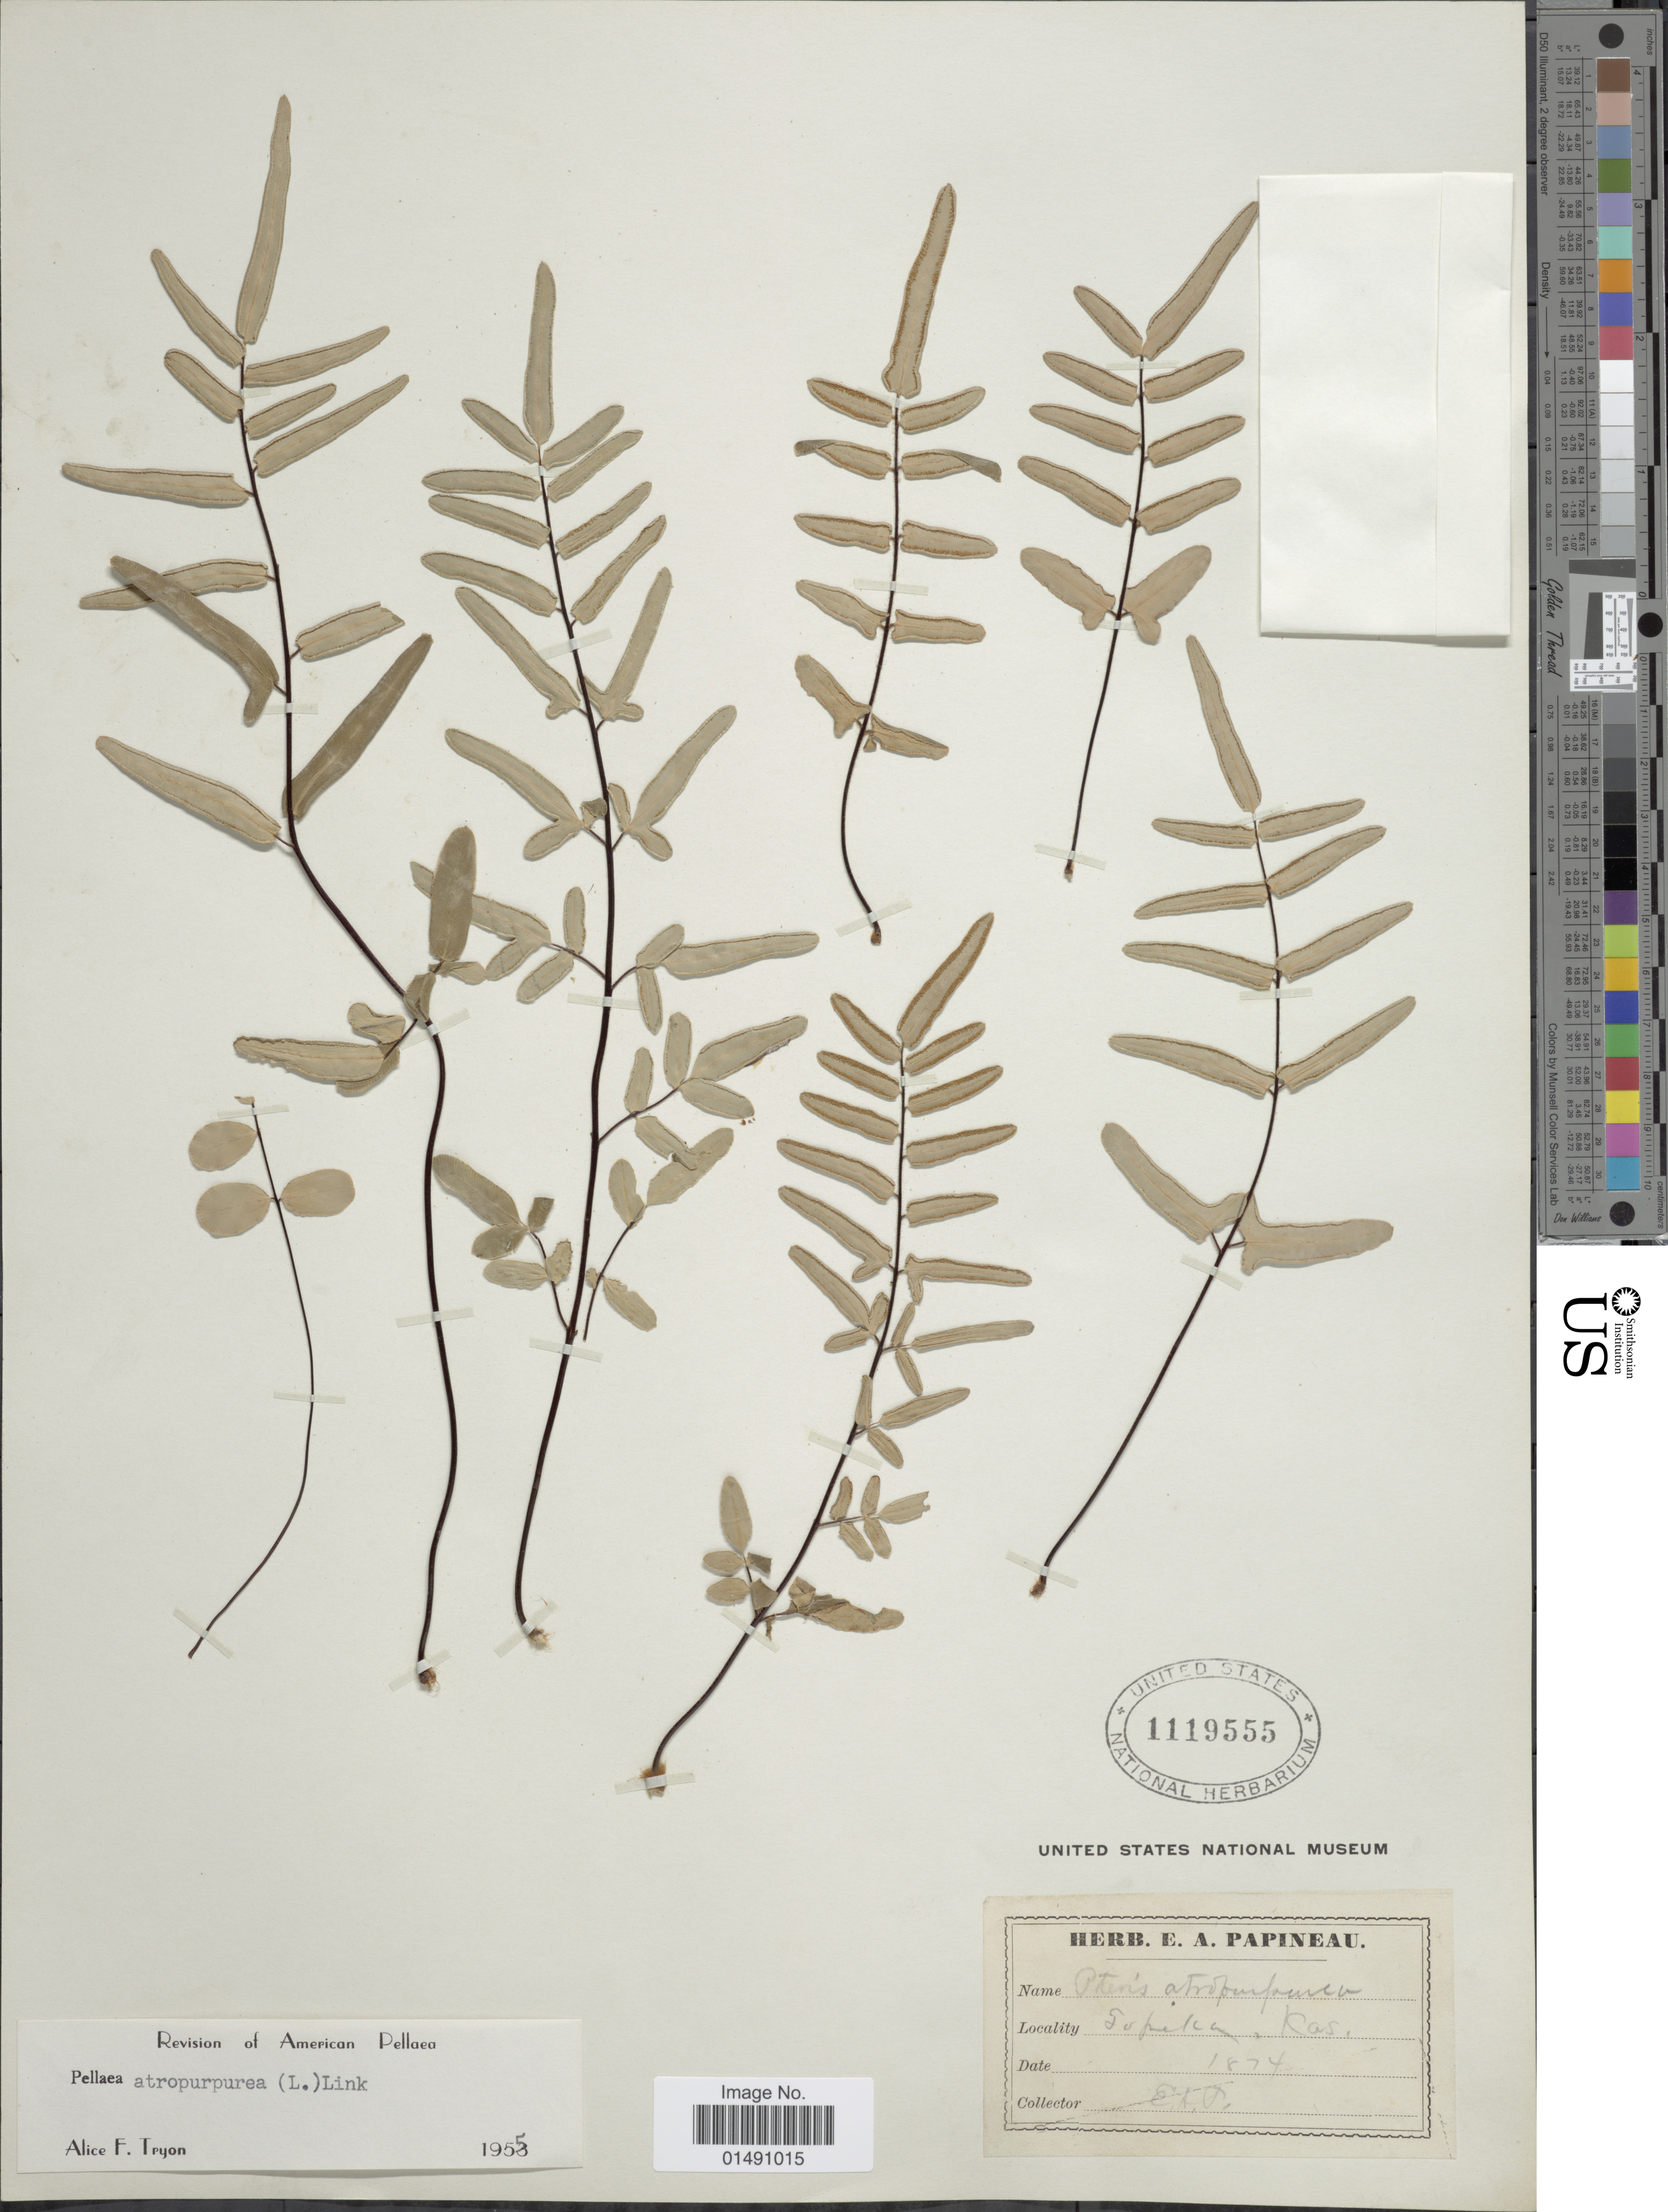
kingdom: Plantae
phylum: Tracheophyta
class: Polypodiopsida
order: Polypodiales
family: Pteridaceae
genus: Pellaea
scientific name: Pellaea atropurpurea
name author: (L.) Link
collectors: E. Papineau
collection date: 1874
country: United States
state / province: Kansas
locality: Topeka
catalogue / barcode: US 1119555